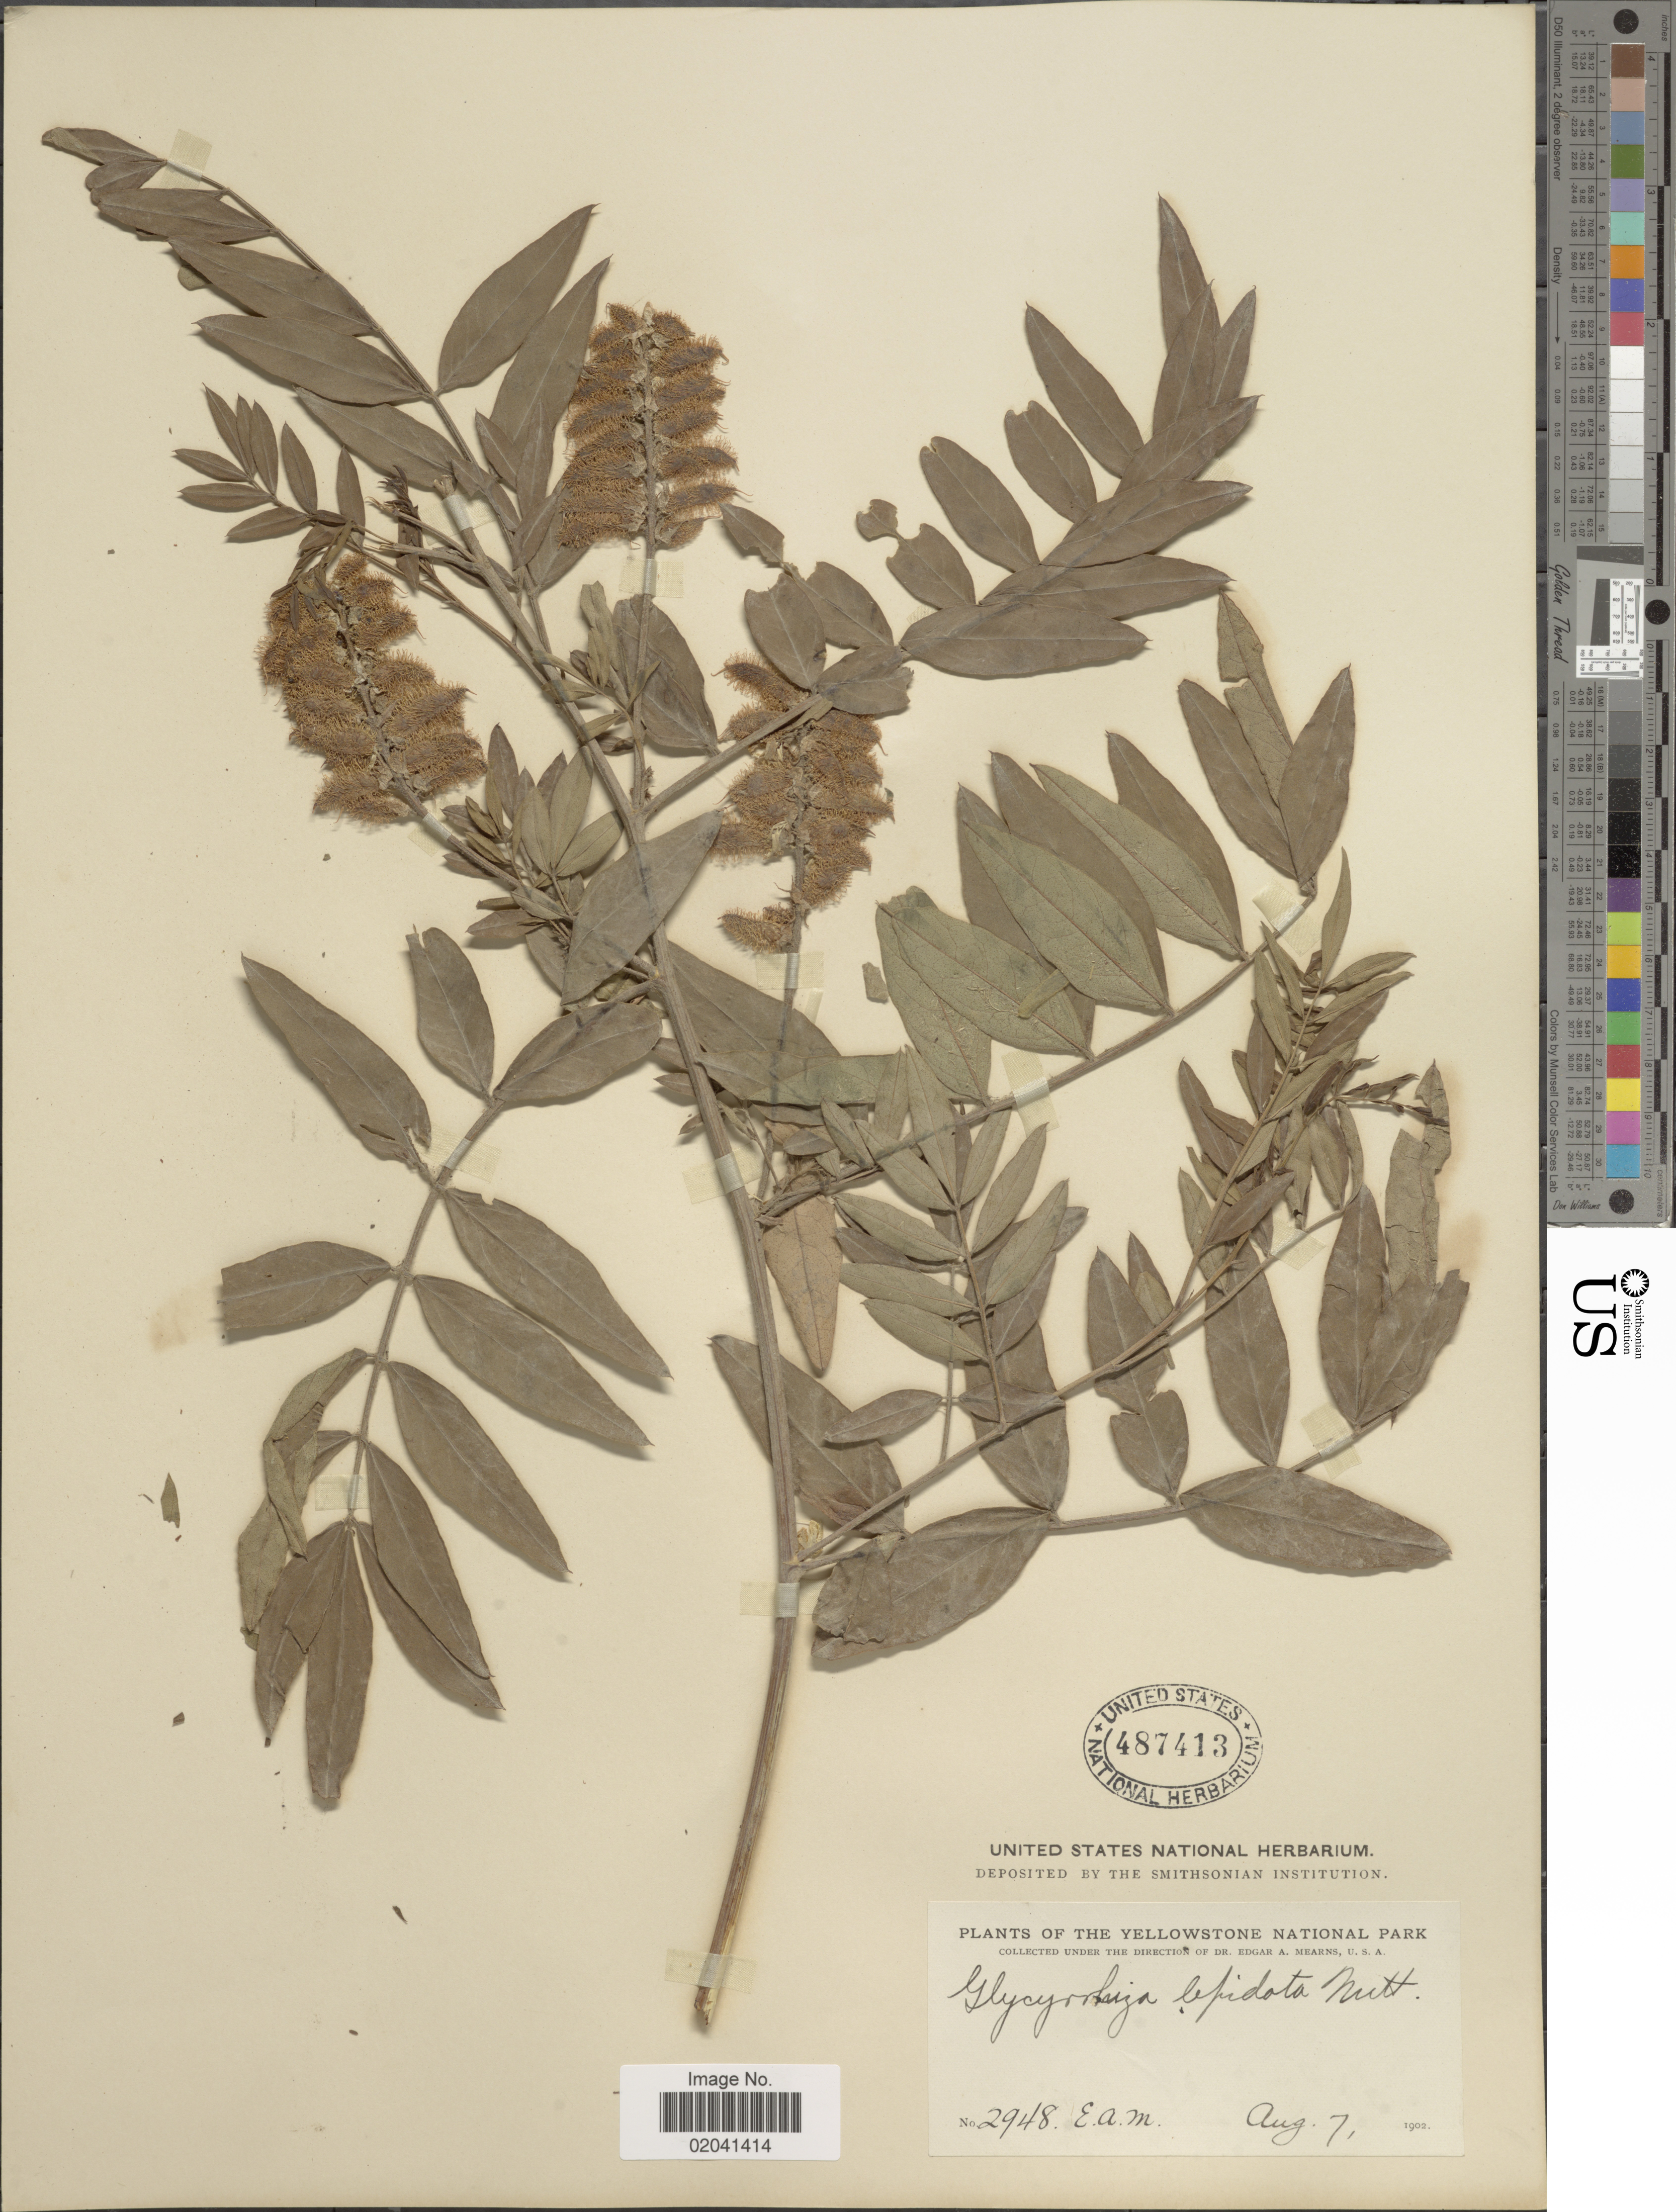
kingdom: Plantae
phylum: Tracheophyta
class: Magnoliopsida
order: Fabales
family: Fabaceae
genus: Glycyrrhiza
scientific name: Glycyrrhiza lepidota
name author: Pursh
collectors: E. A. Mearns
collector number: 2948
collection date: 1902-08-07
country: United States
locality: Yellowstone National Park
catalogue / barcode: US 487413